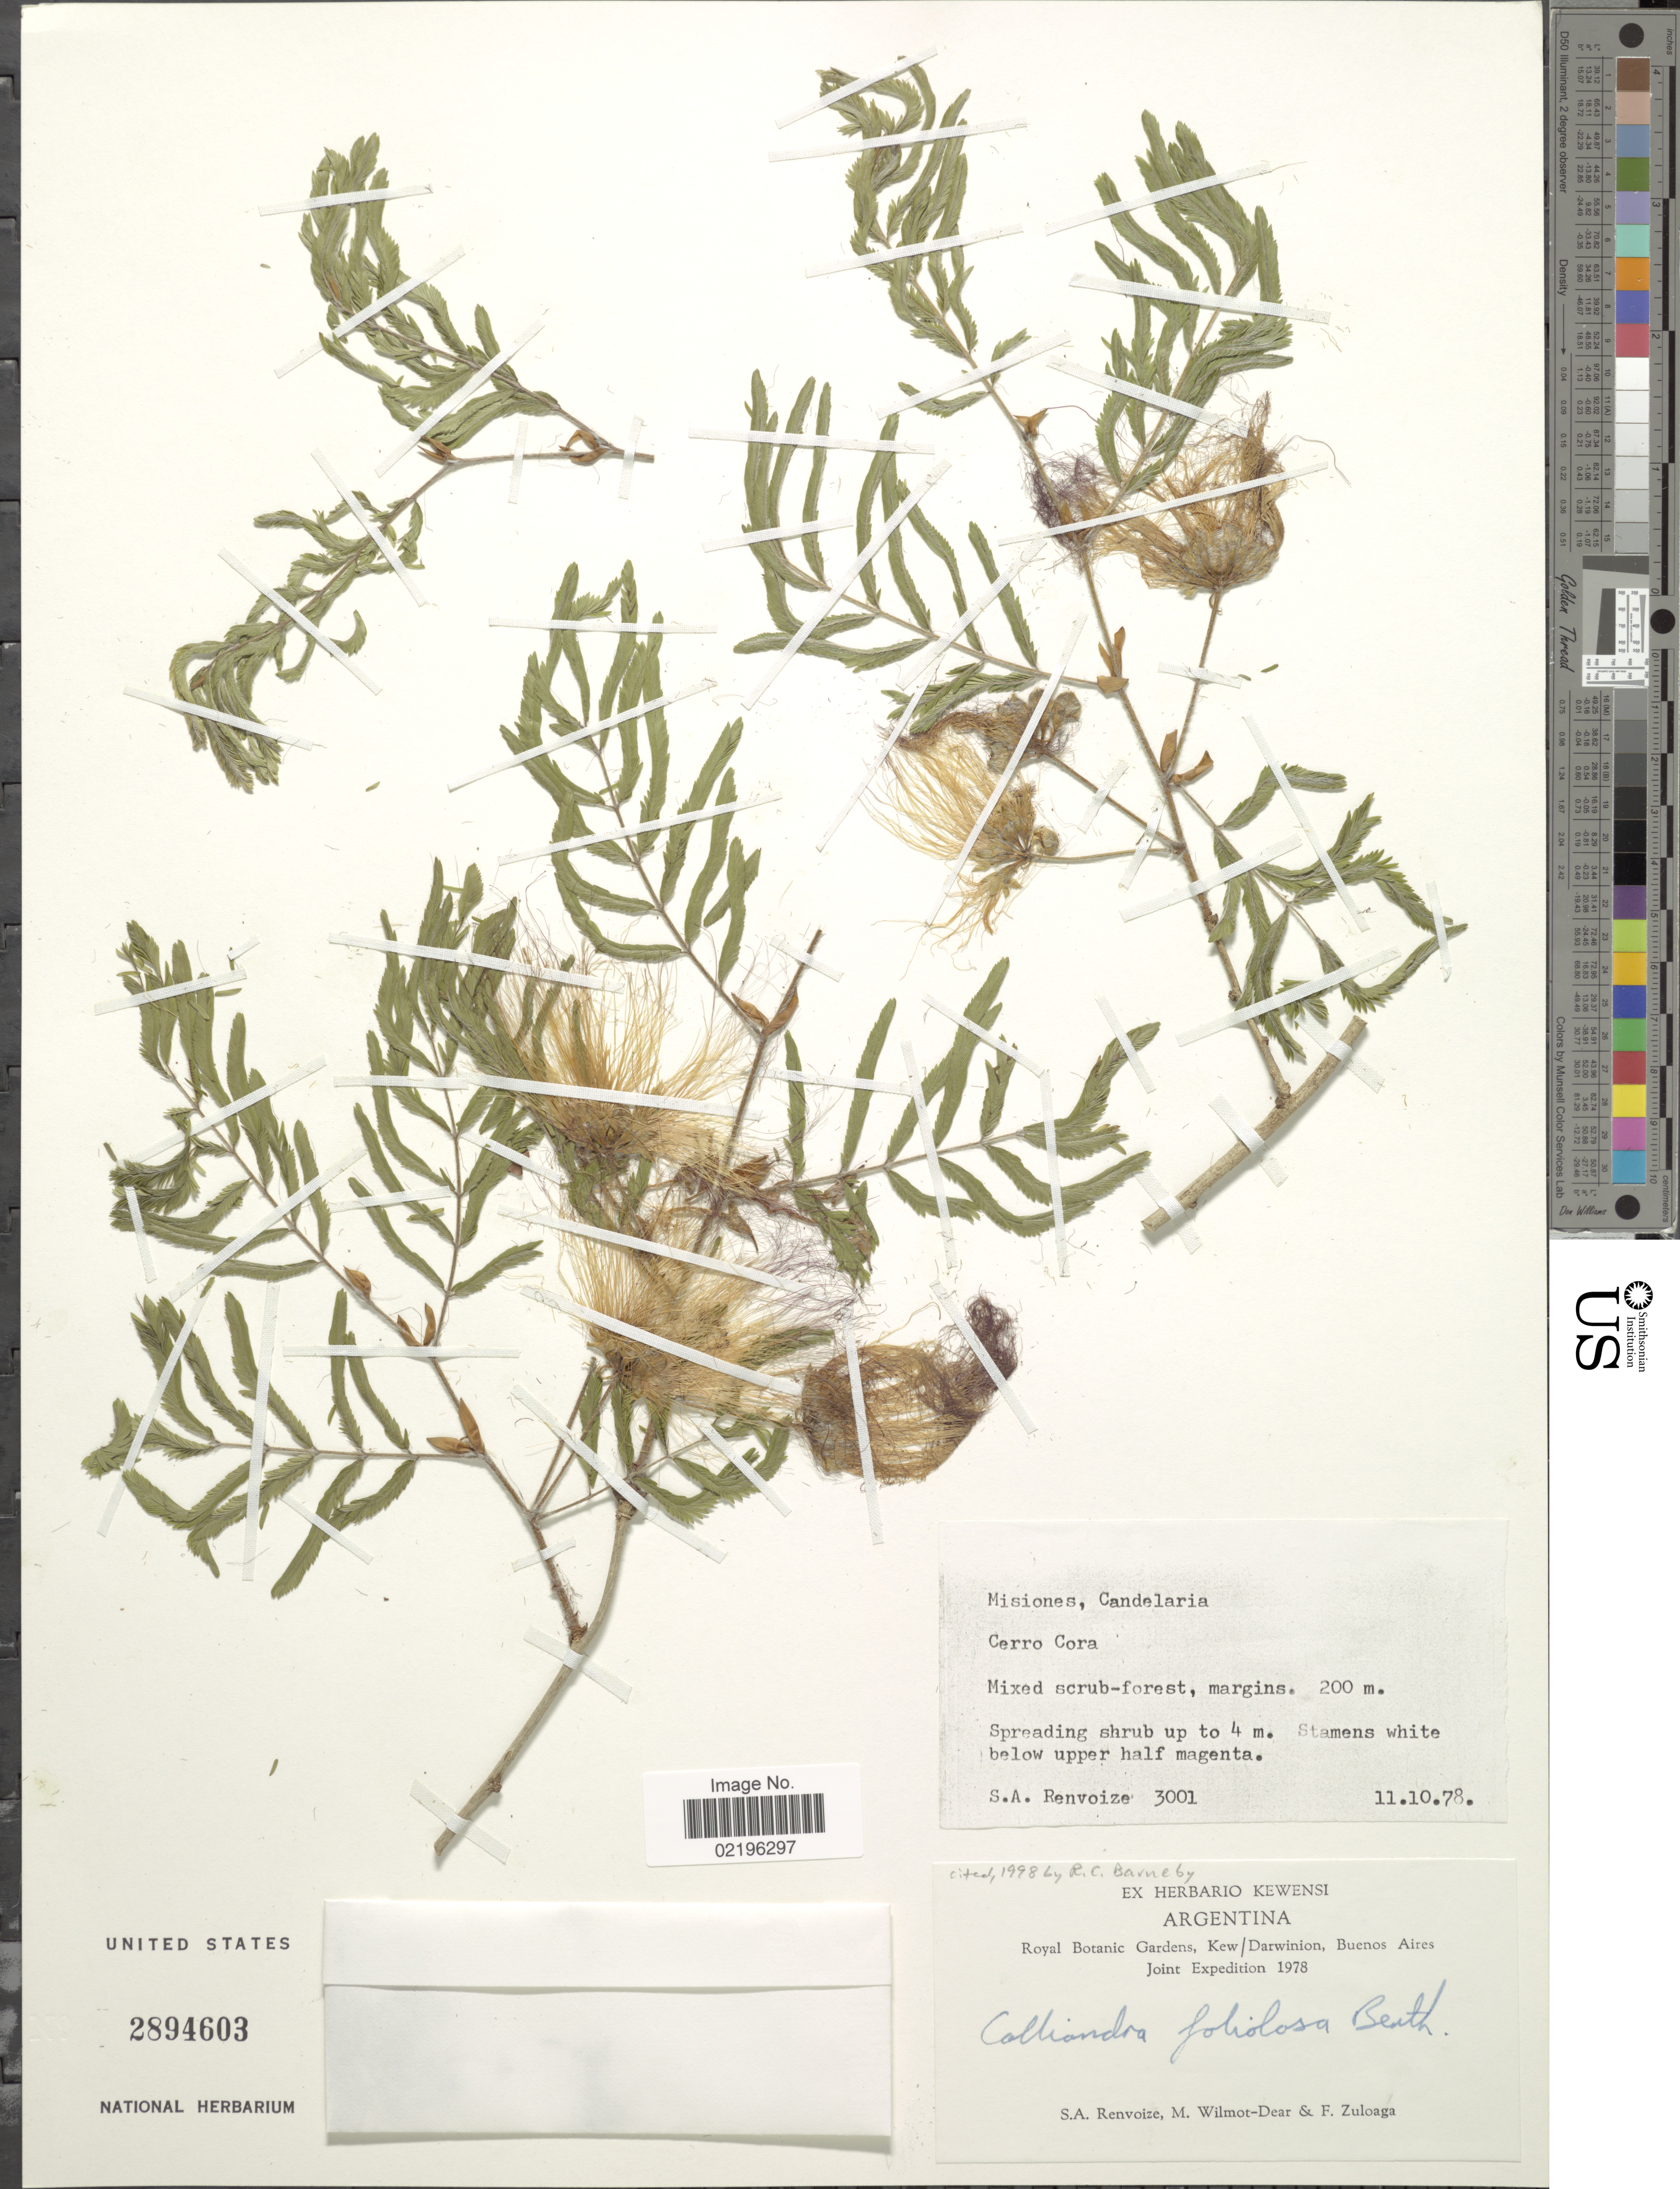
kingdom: Plantae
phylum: Tracheophyta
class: Magnoliopsida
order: Fabales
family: Fabaceae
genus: Calliandra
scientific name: Calliandra foliolosa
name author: Benth.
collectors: S. A. Renvoize, M. Wilmot-Dear & F. Zuloaga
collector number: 3001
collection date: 1978-10-11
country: Argentina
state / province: Misiones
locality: Candelaria, Cerro Cora.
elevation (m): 200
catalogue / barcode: US 2894603